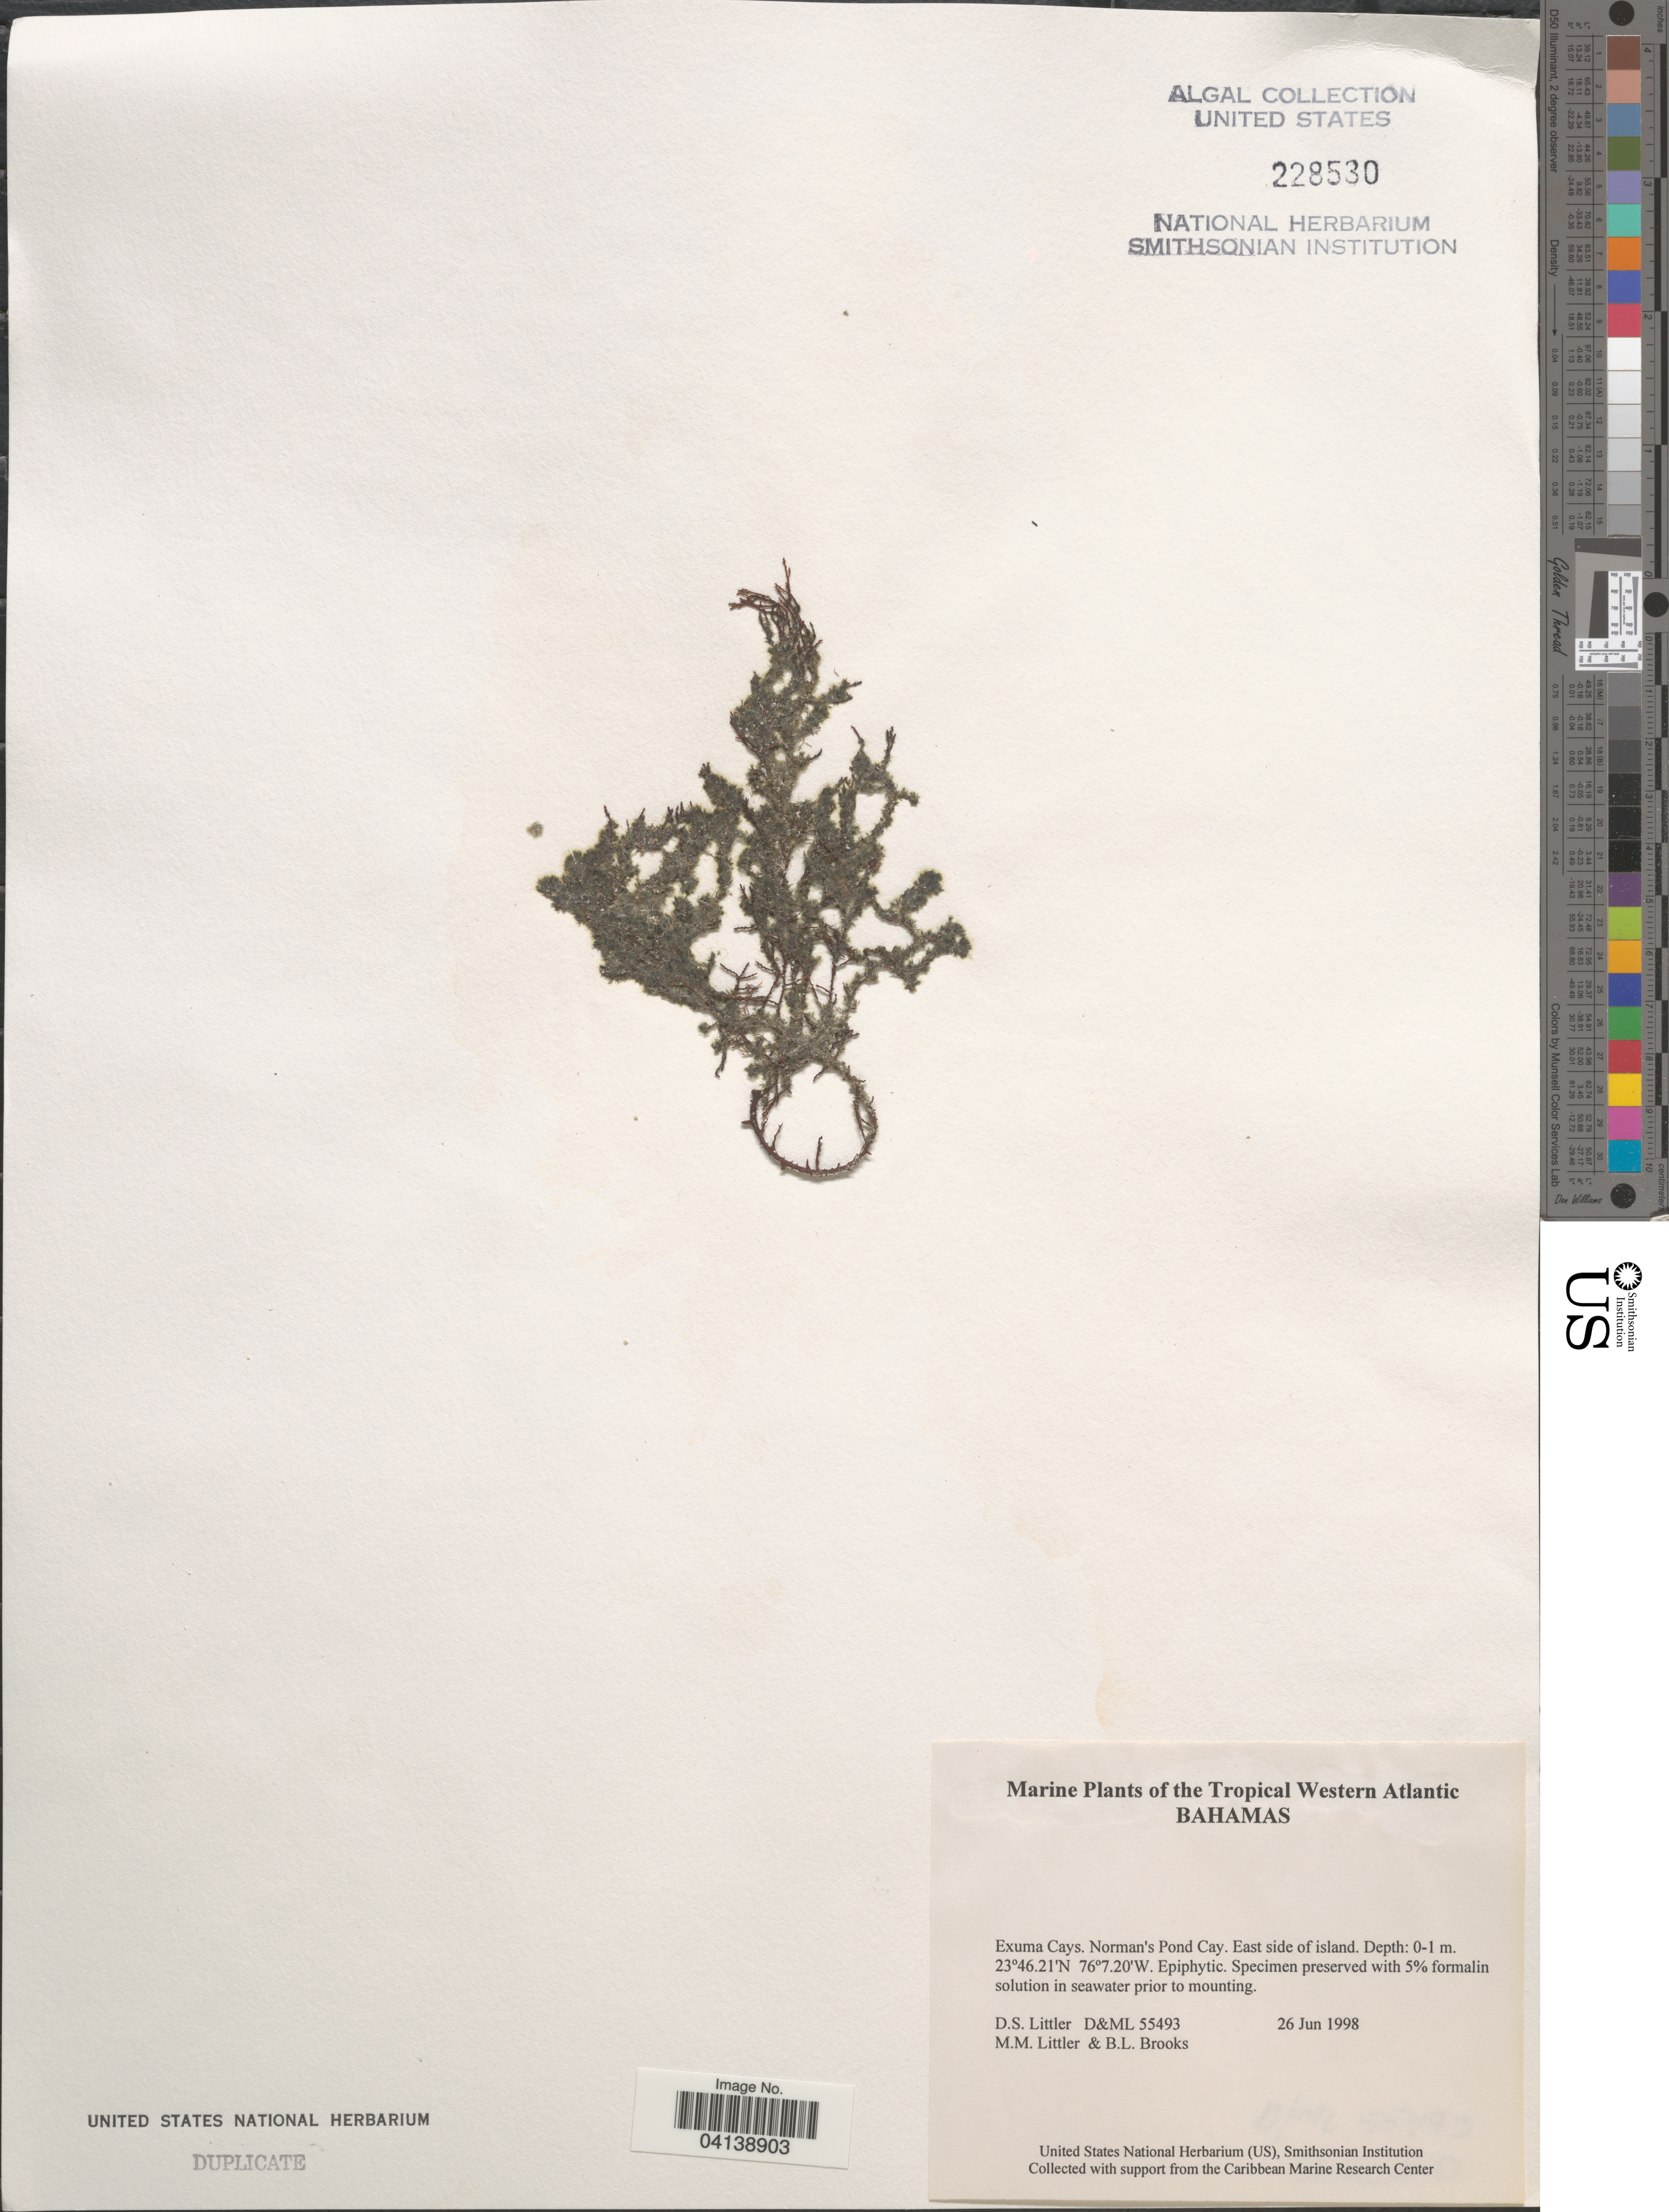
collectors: D. S. Littler & B. Brooks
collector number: D&ML55493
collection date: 1998-06-26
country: Bahamas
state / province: Exuma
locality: The Tropical Western Atlantic. Exuma Cays. Norman's Pond Cay. East side of island.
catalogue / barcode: US 228530